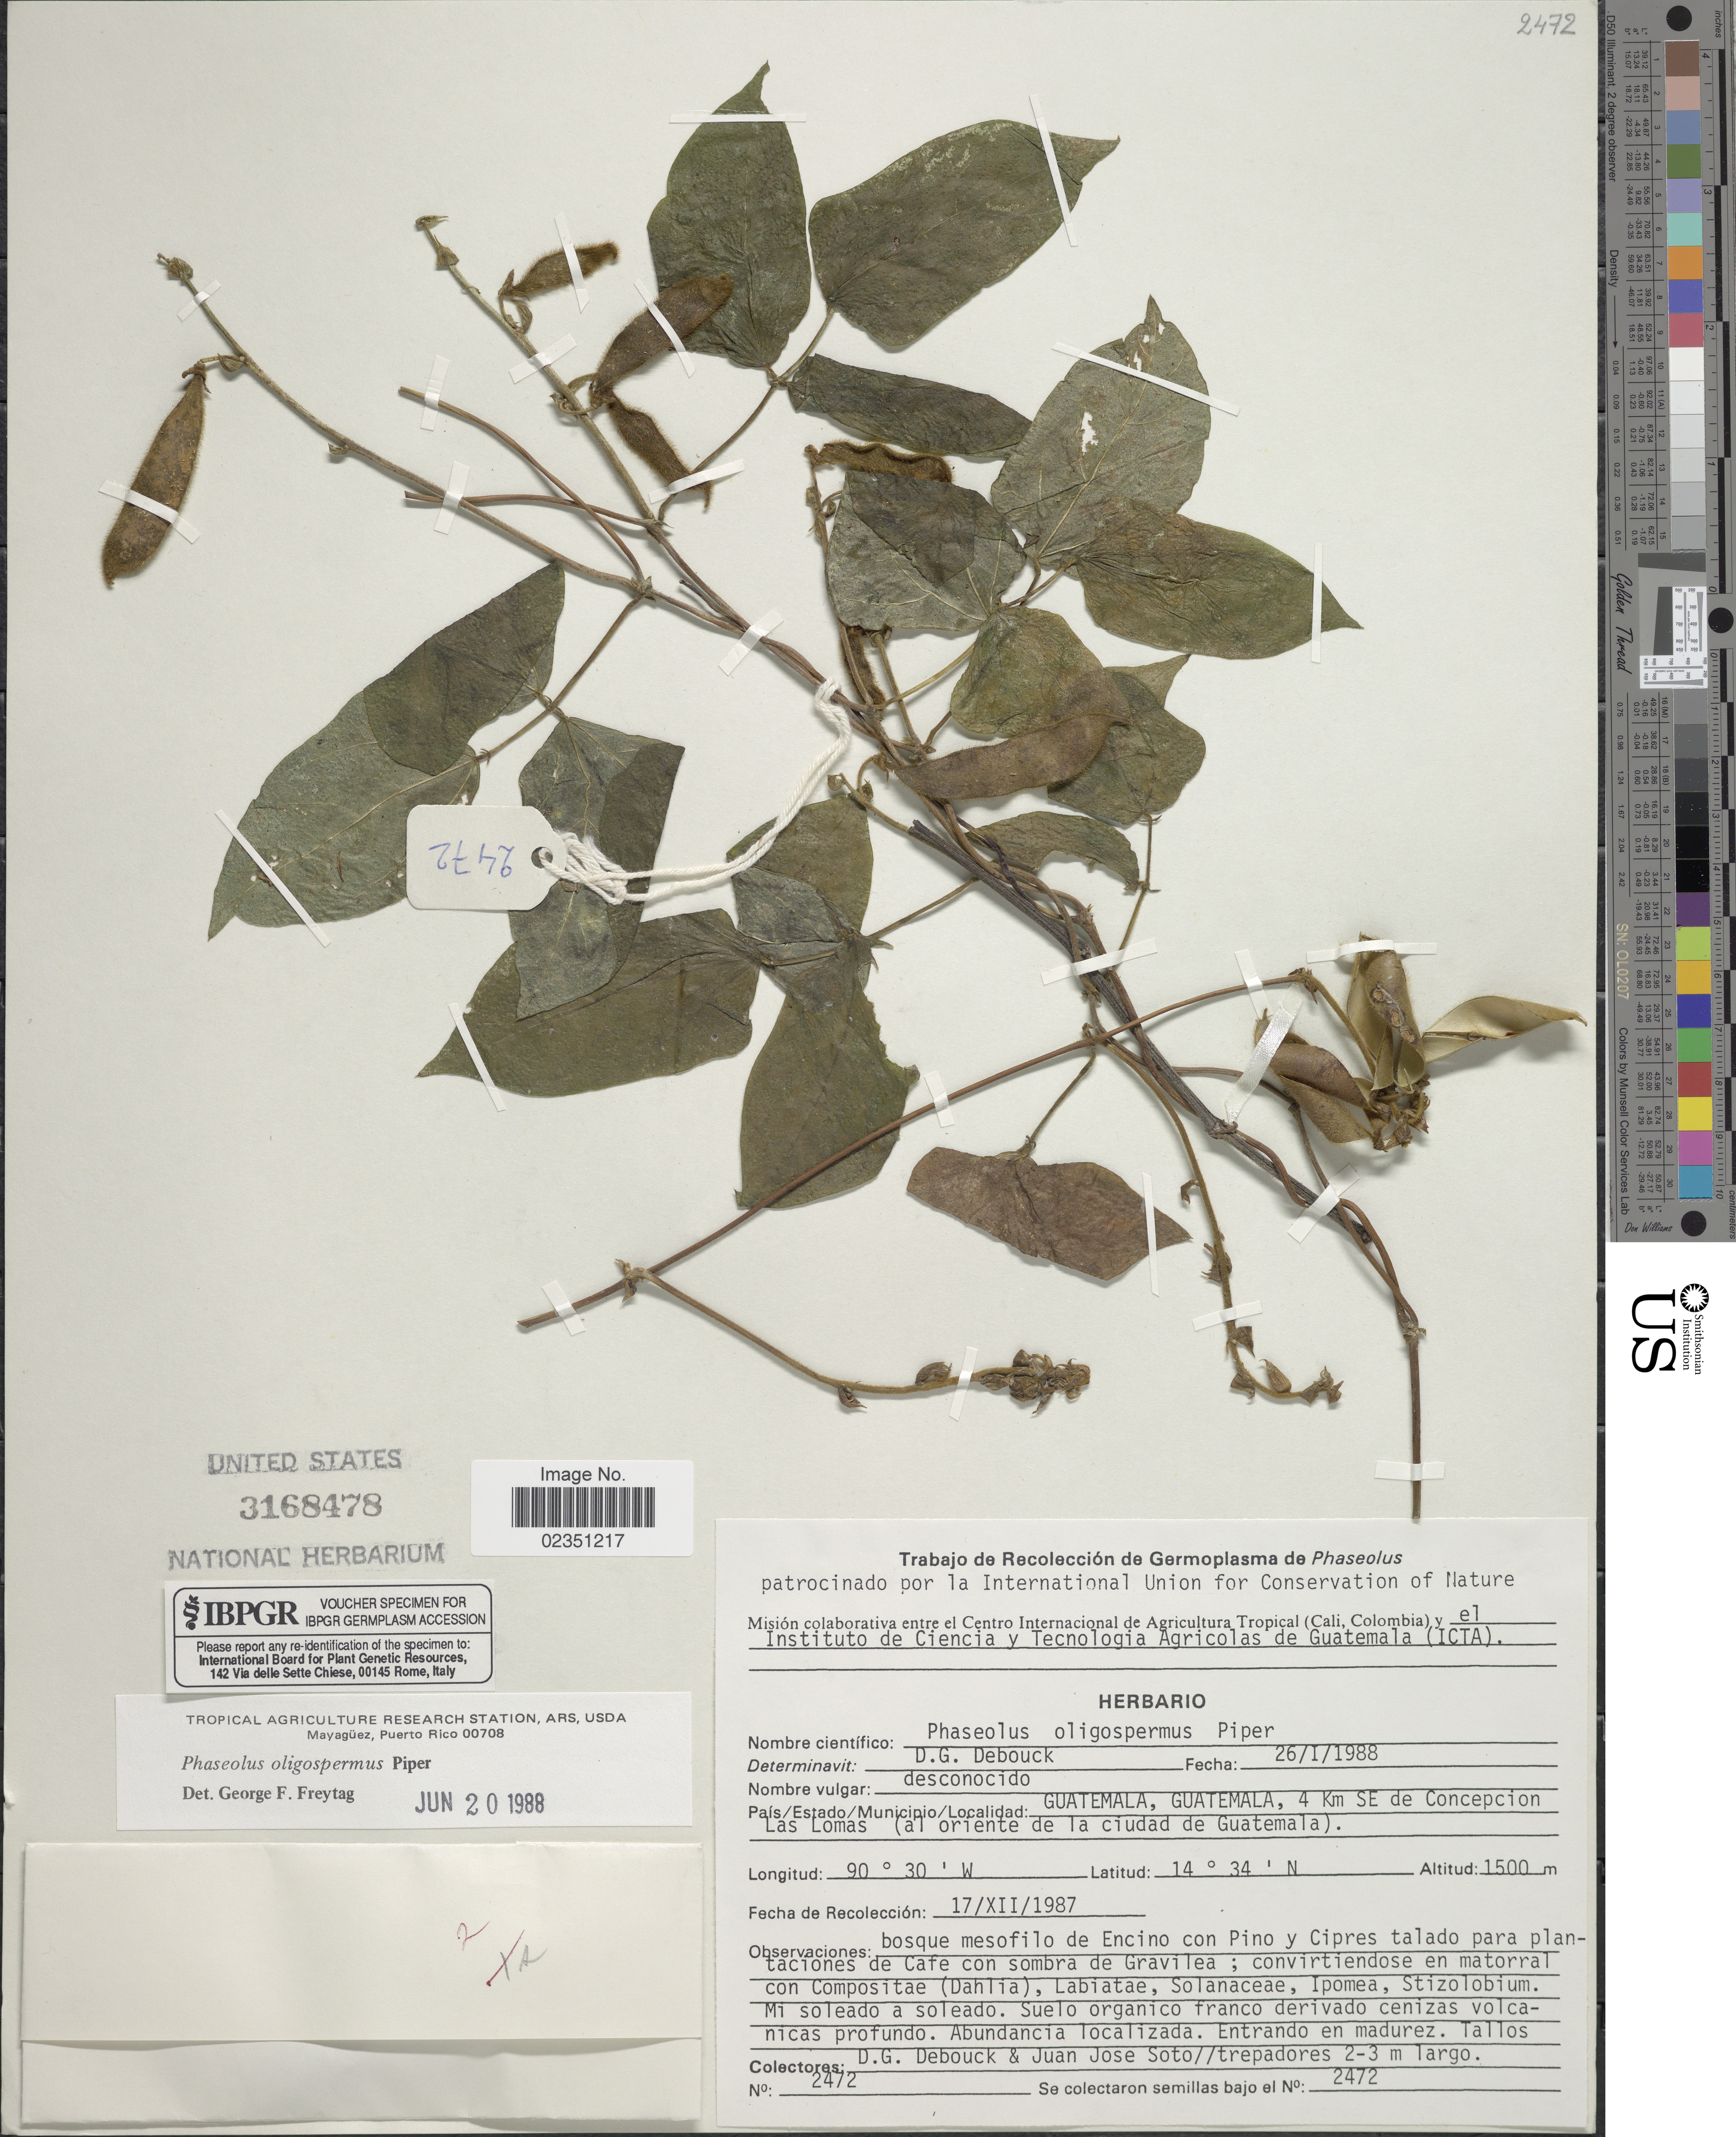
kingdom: Plantae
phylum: Tracheophyta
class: Magnoliopsida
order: Fabales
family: Fabaceae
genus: Phaseolus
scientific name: Phaseolus oligospermus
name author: Piper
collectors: D. Debouck & J. Soto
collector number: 2472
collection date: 1987-12-17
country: Guatemala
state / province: Guatemala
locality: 4 Km al SE de Concepcion Las Lomas ( al oriente de la cuidad de Guatemala)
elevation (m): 1500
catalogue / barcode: US 3168478